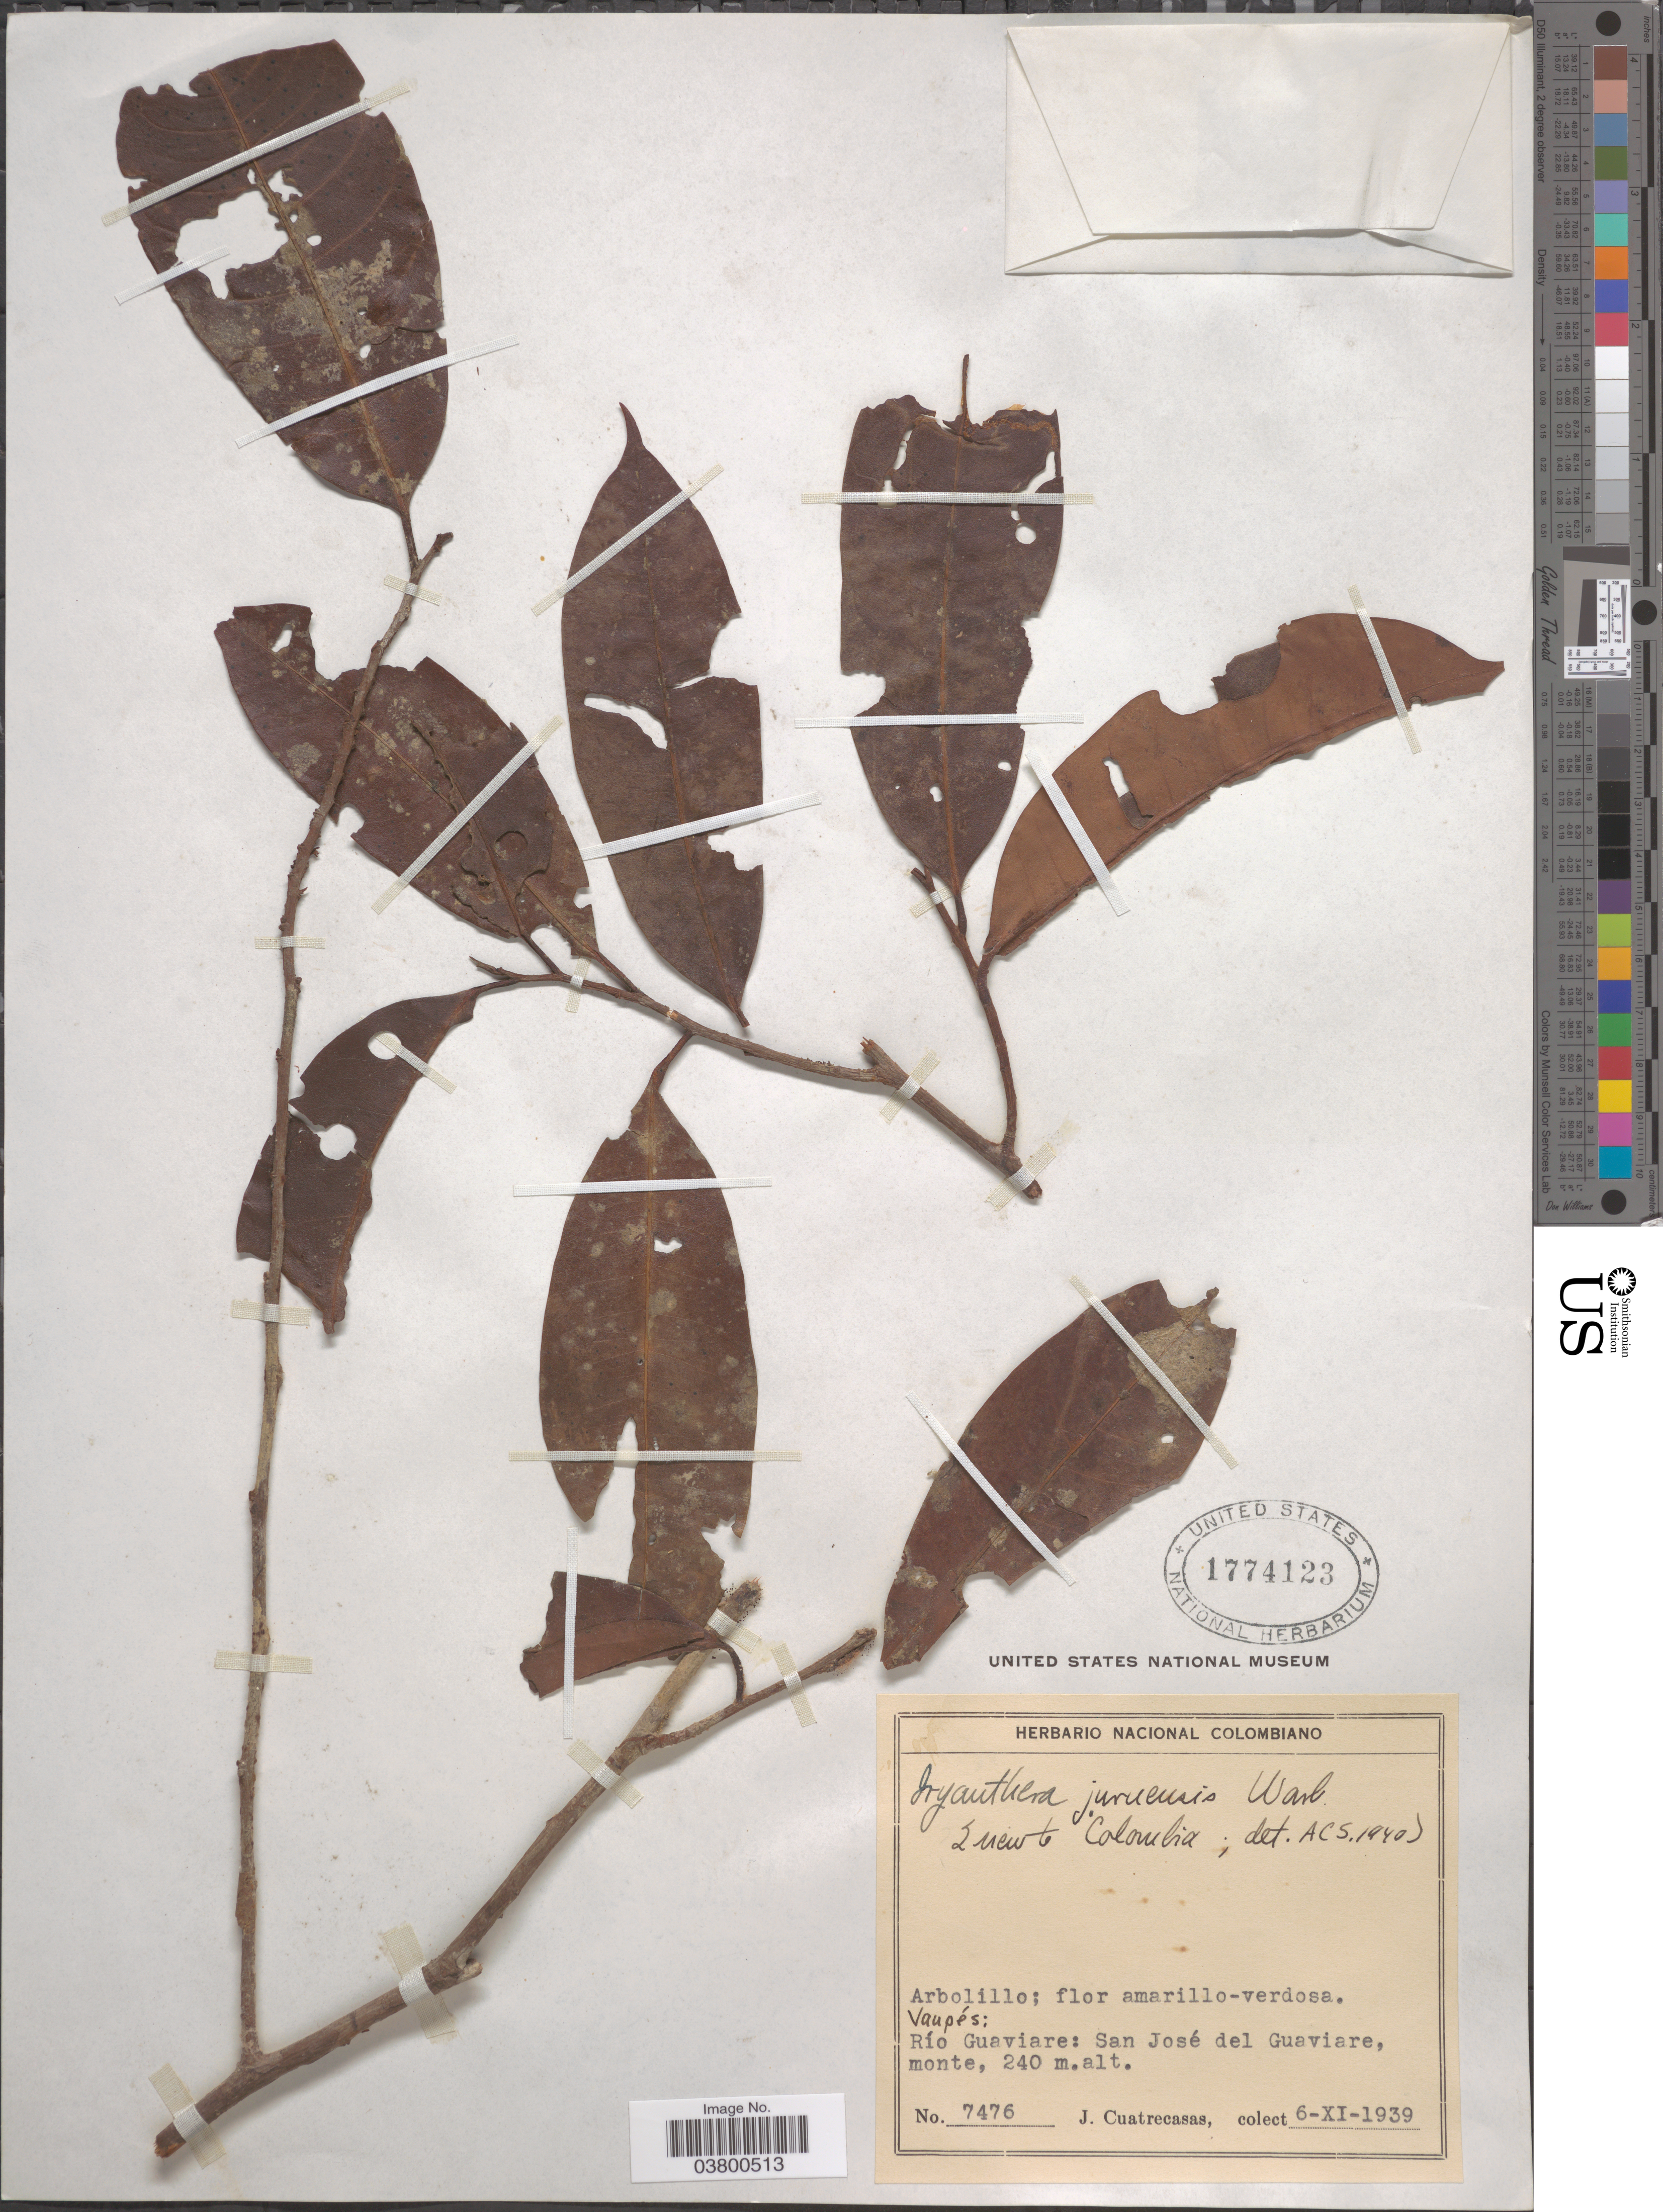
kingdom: Plantae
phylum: Tracheophyta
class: Magnoliopsida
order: Magnoliales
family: Myristicaceae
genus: Iryanthera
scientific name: Iryanthera juruensis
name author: Warb.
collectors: J. Cuatrecasas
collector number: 7476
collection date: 1939-11-06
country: Colombia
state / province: Vaupés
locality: Río Guaviare: San José del Guaviare, monte.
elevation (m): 240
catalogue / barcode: US 1774123